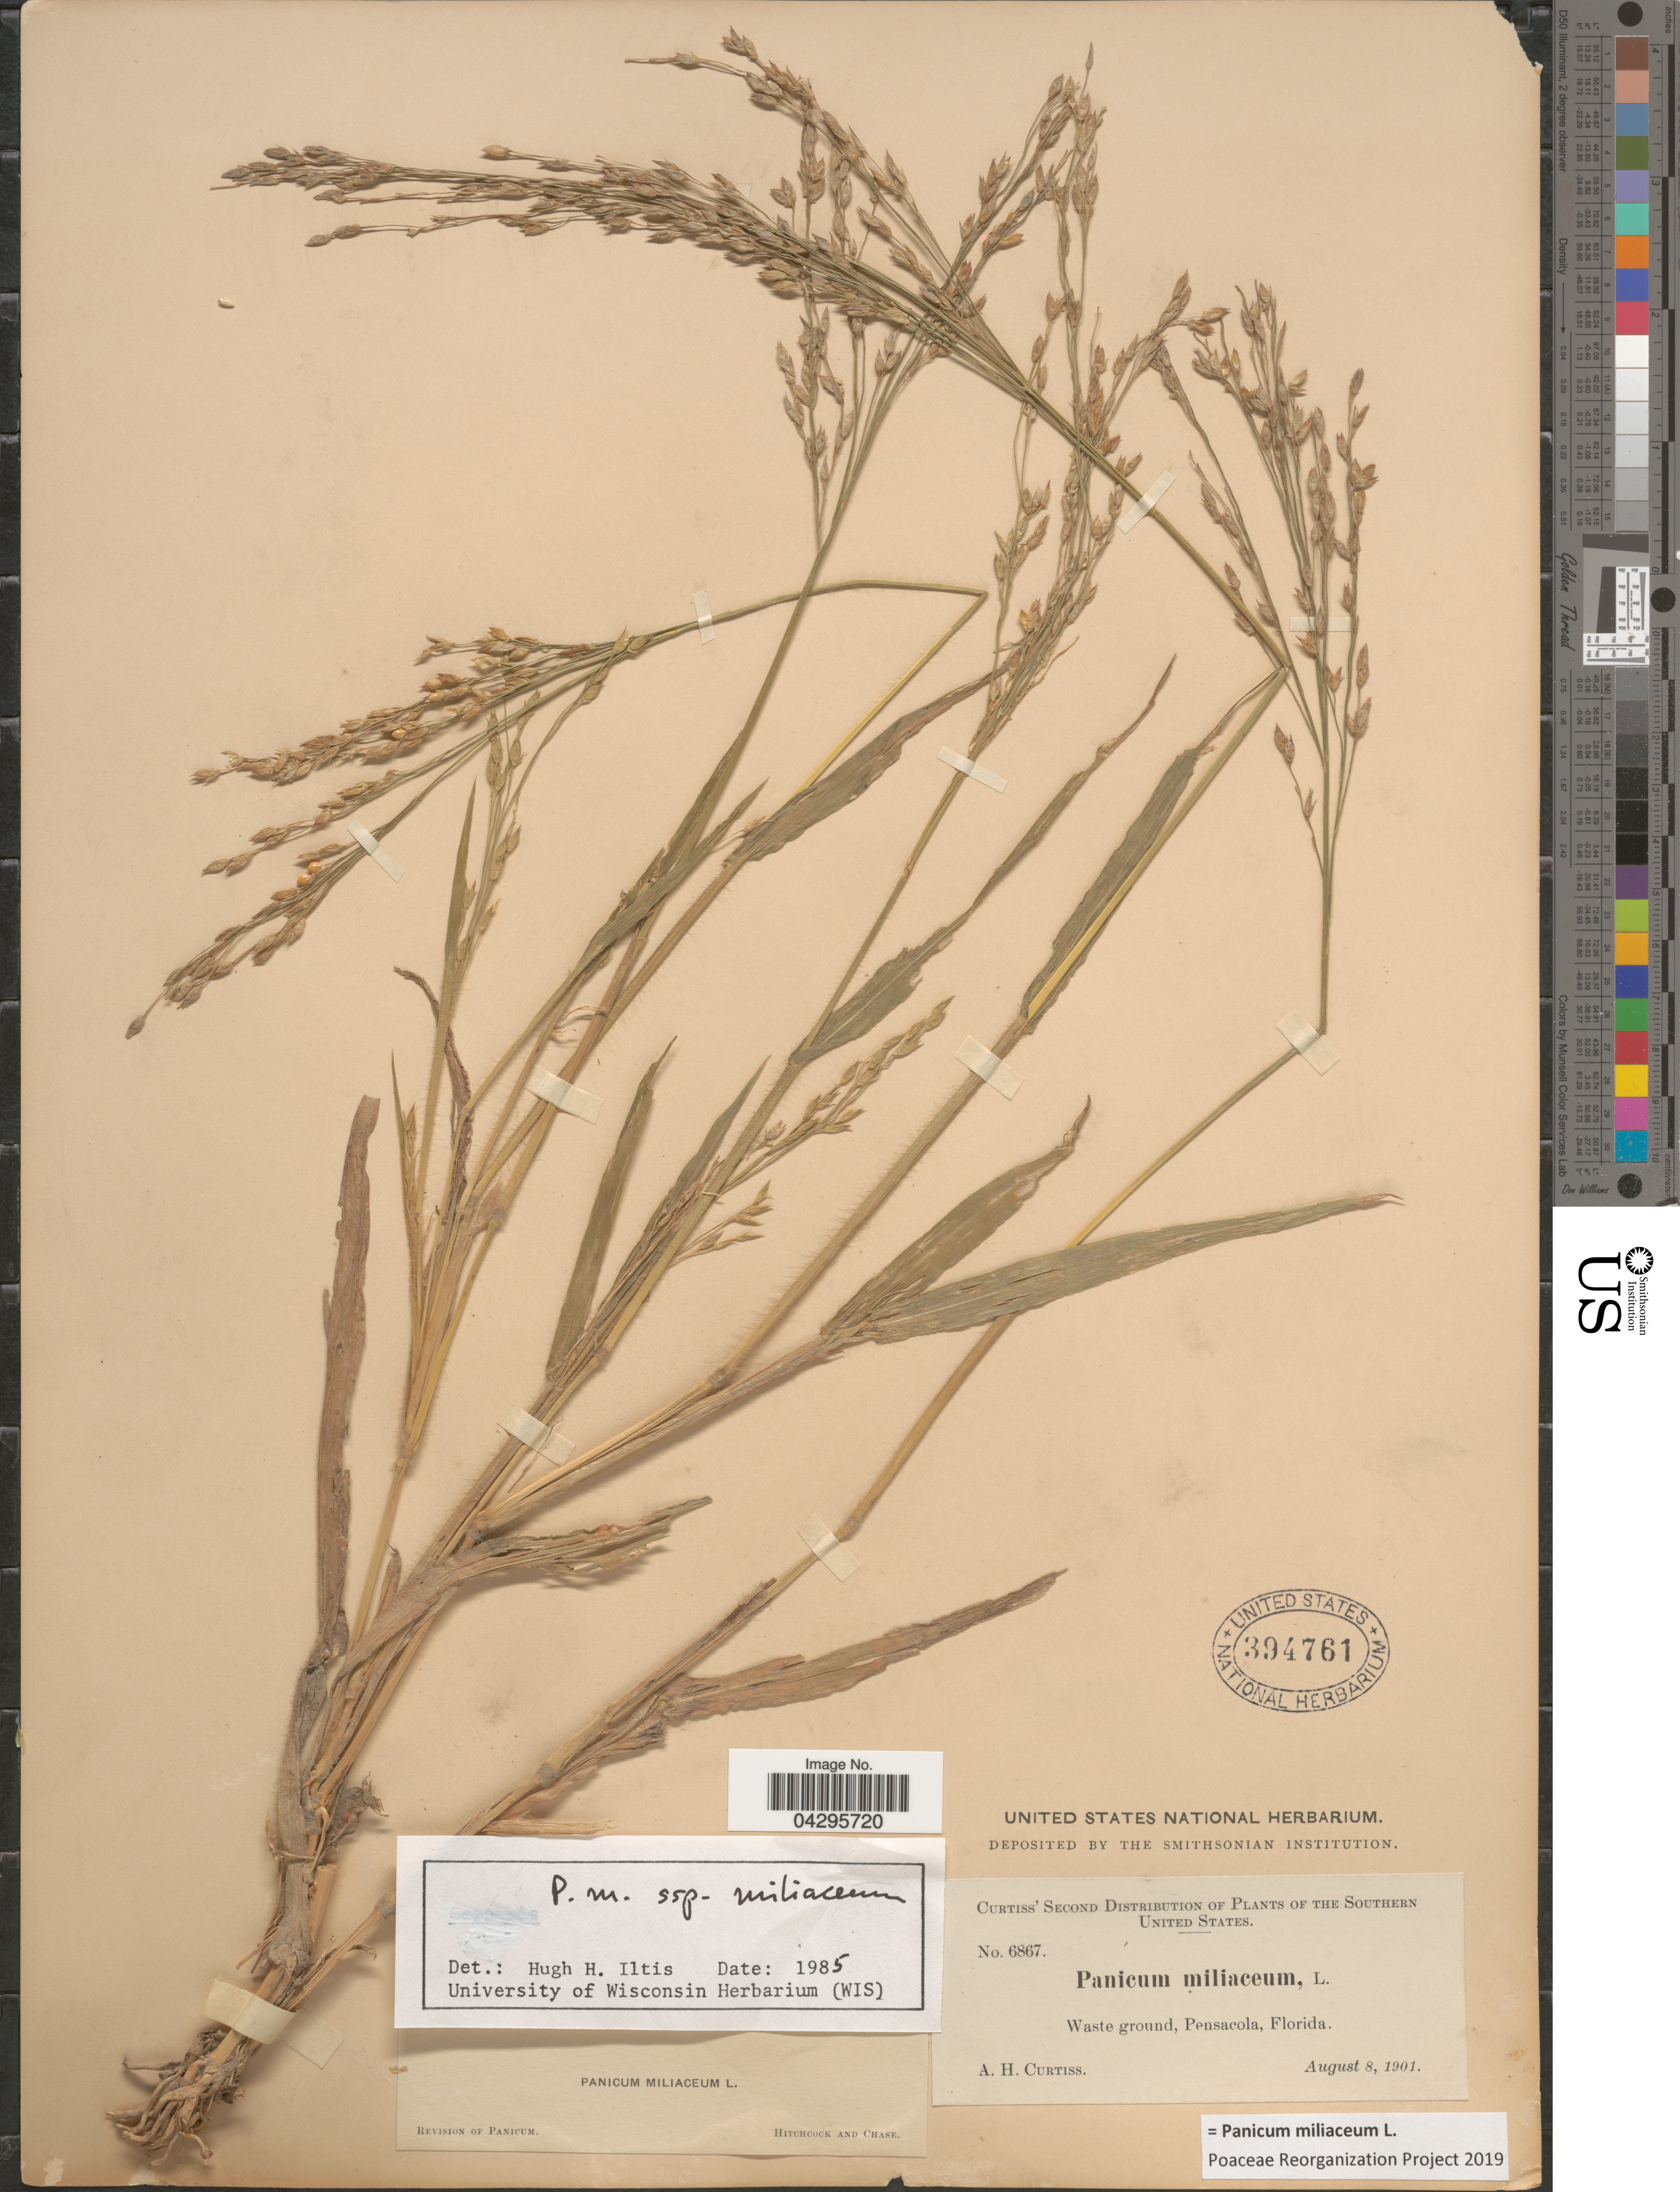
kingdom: Plantae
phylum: Tracheophyta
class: Liliopsida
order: Poales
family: Poaceae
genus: Panicum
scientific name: Panicum miliaceum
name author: L.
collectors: A. H. Curtiss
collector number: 6867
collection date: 1901-08-08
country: United States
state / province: Florida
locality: Southern United States. Waste ground, Pensacola.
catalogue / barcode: US 394761